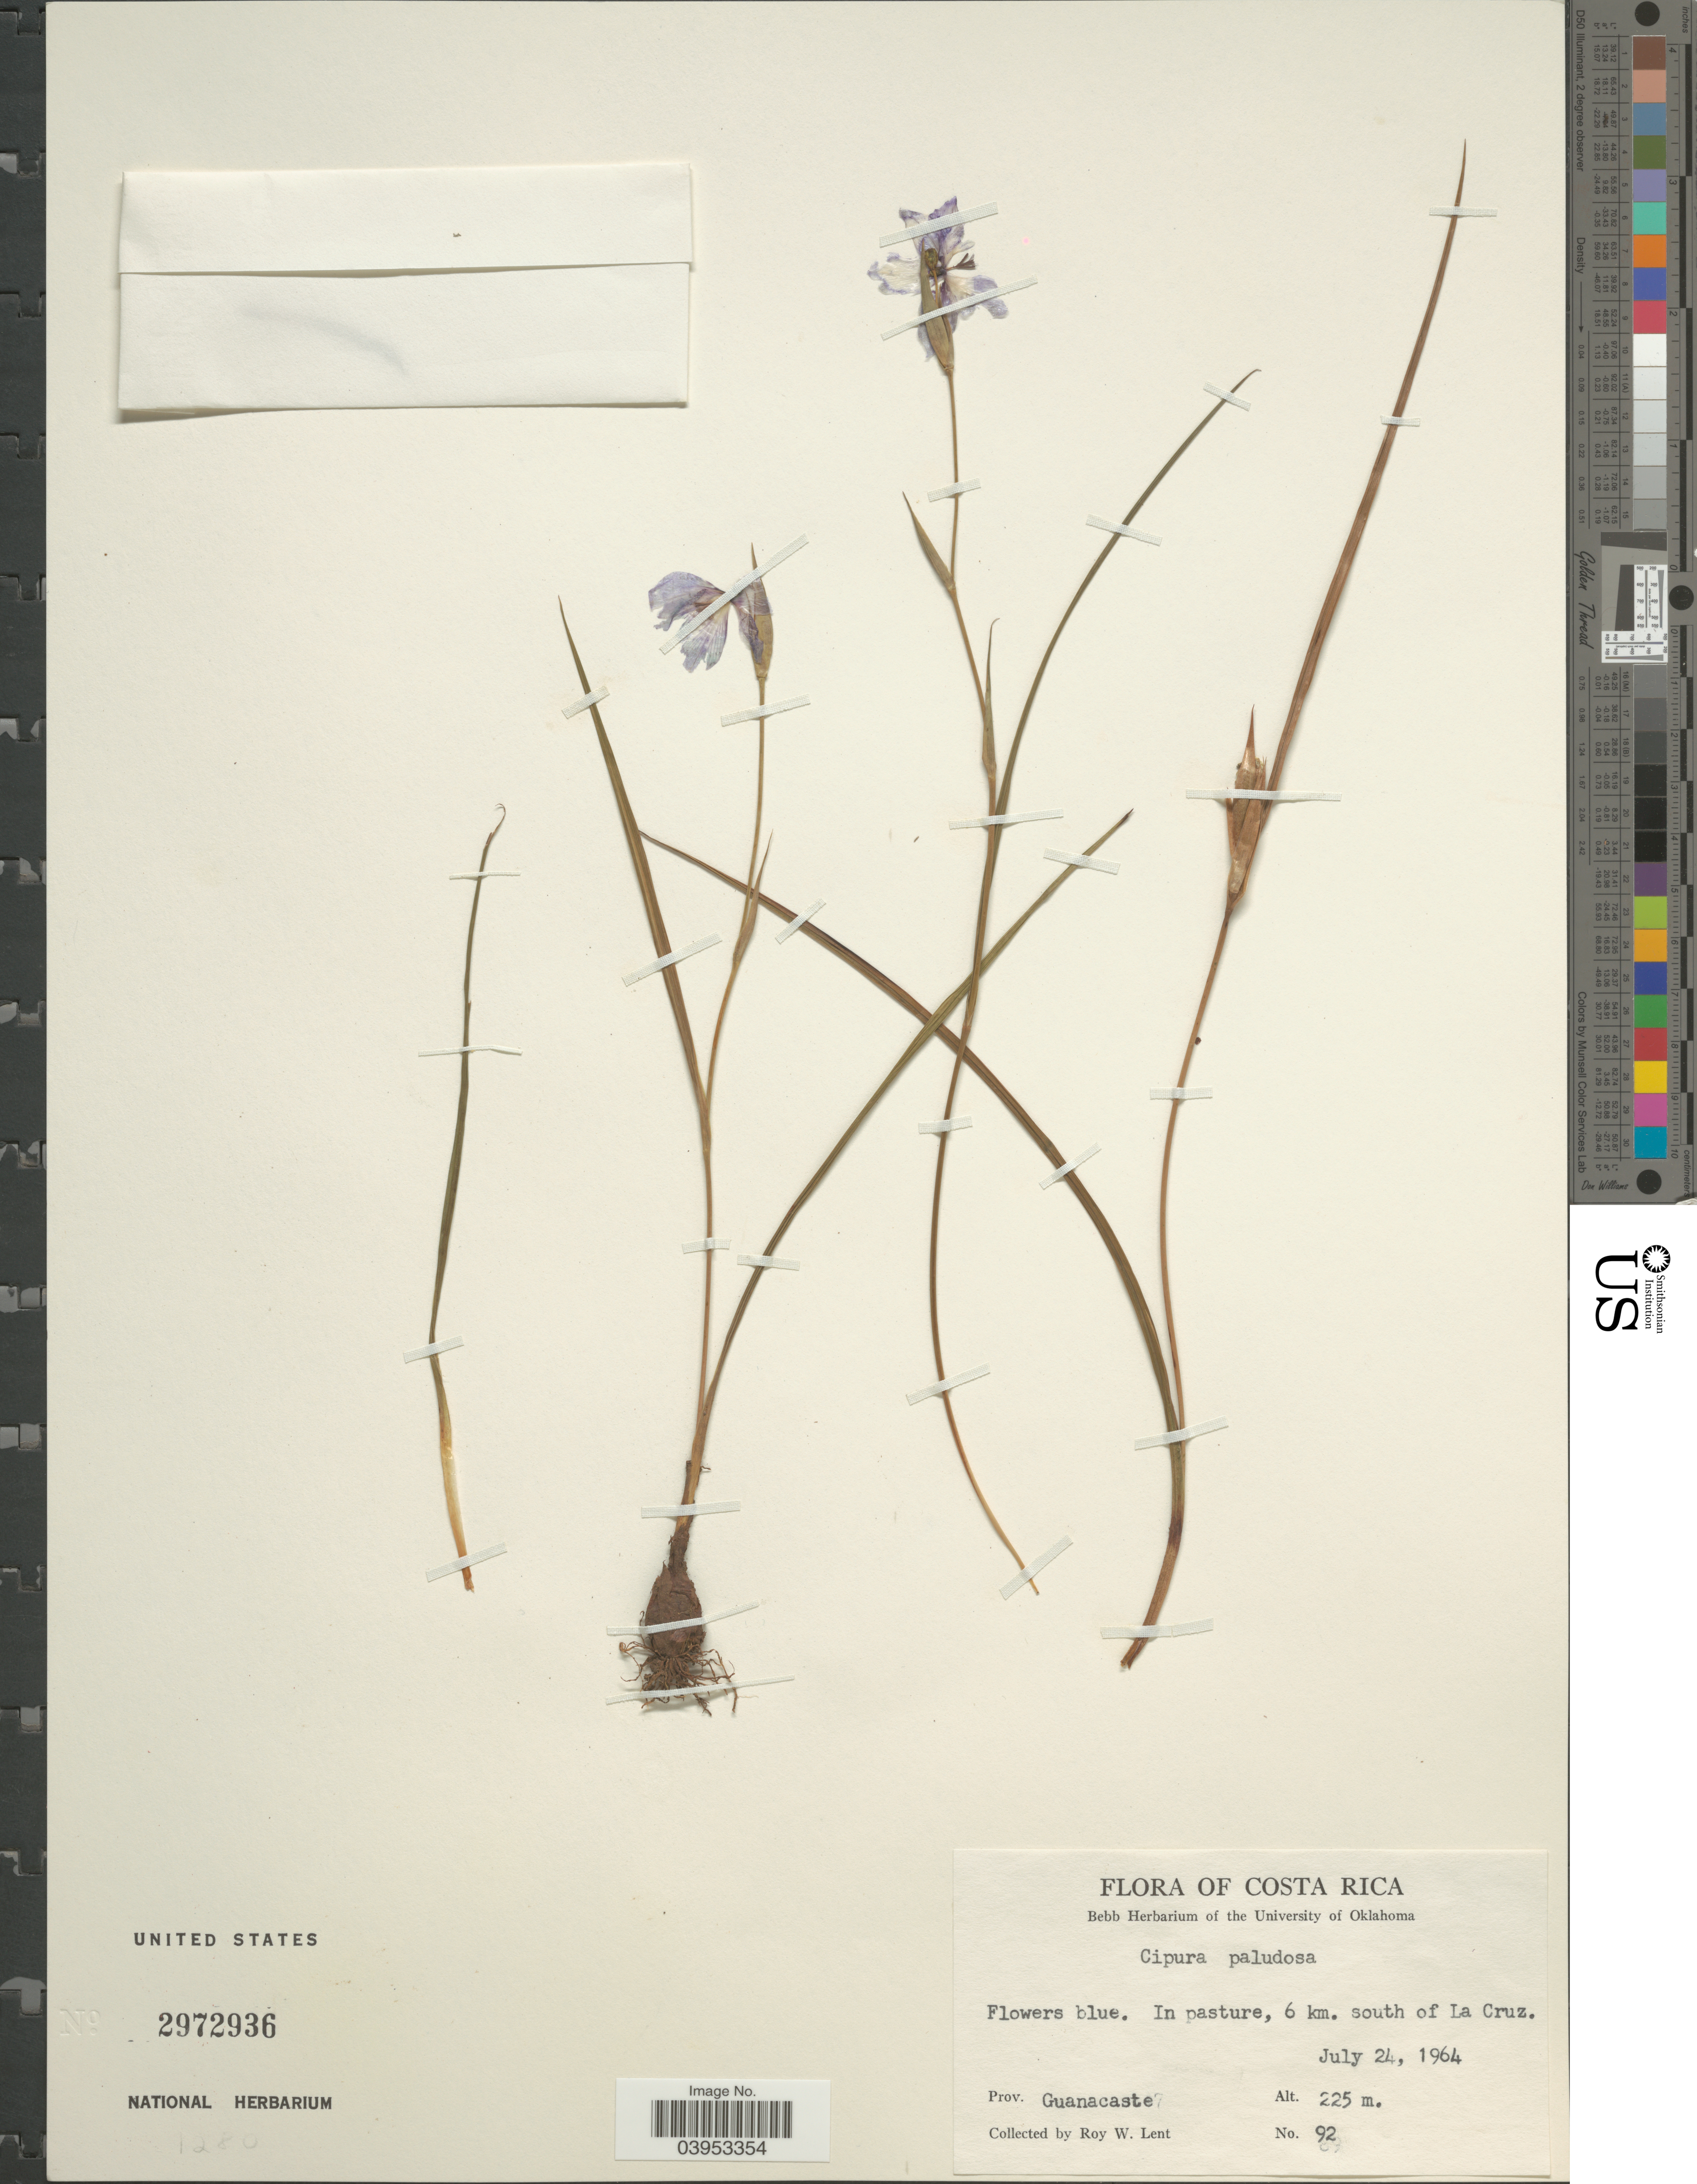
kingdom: Plantae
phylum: Tracheophyta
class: Liliopsida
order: Asparagales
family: Iridaceae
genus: Cipura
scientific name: Cipura paludosa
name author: Aubl.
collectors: R. W. Lent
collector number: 92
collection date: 1964-07-24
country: Costa Rica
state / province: Guanacaste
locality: In pasture, 6 km. south of La Cruz.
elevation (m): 225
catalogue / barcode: US 2972936